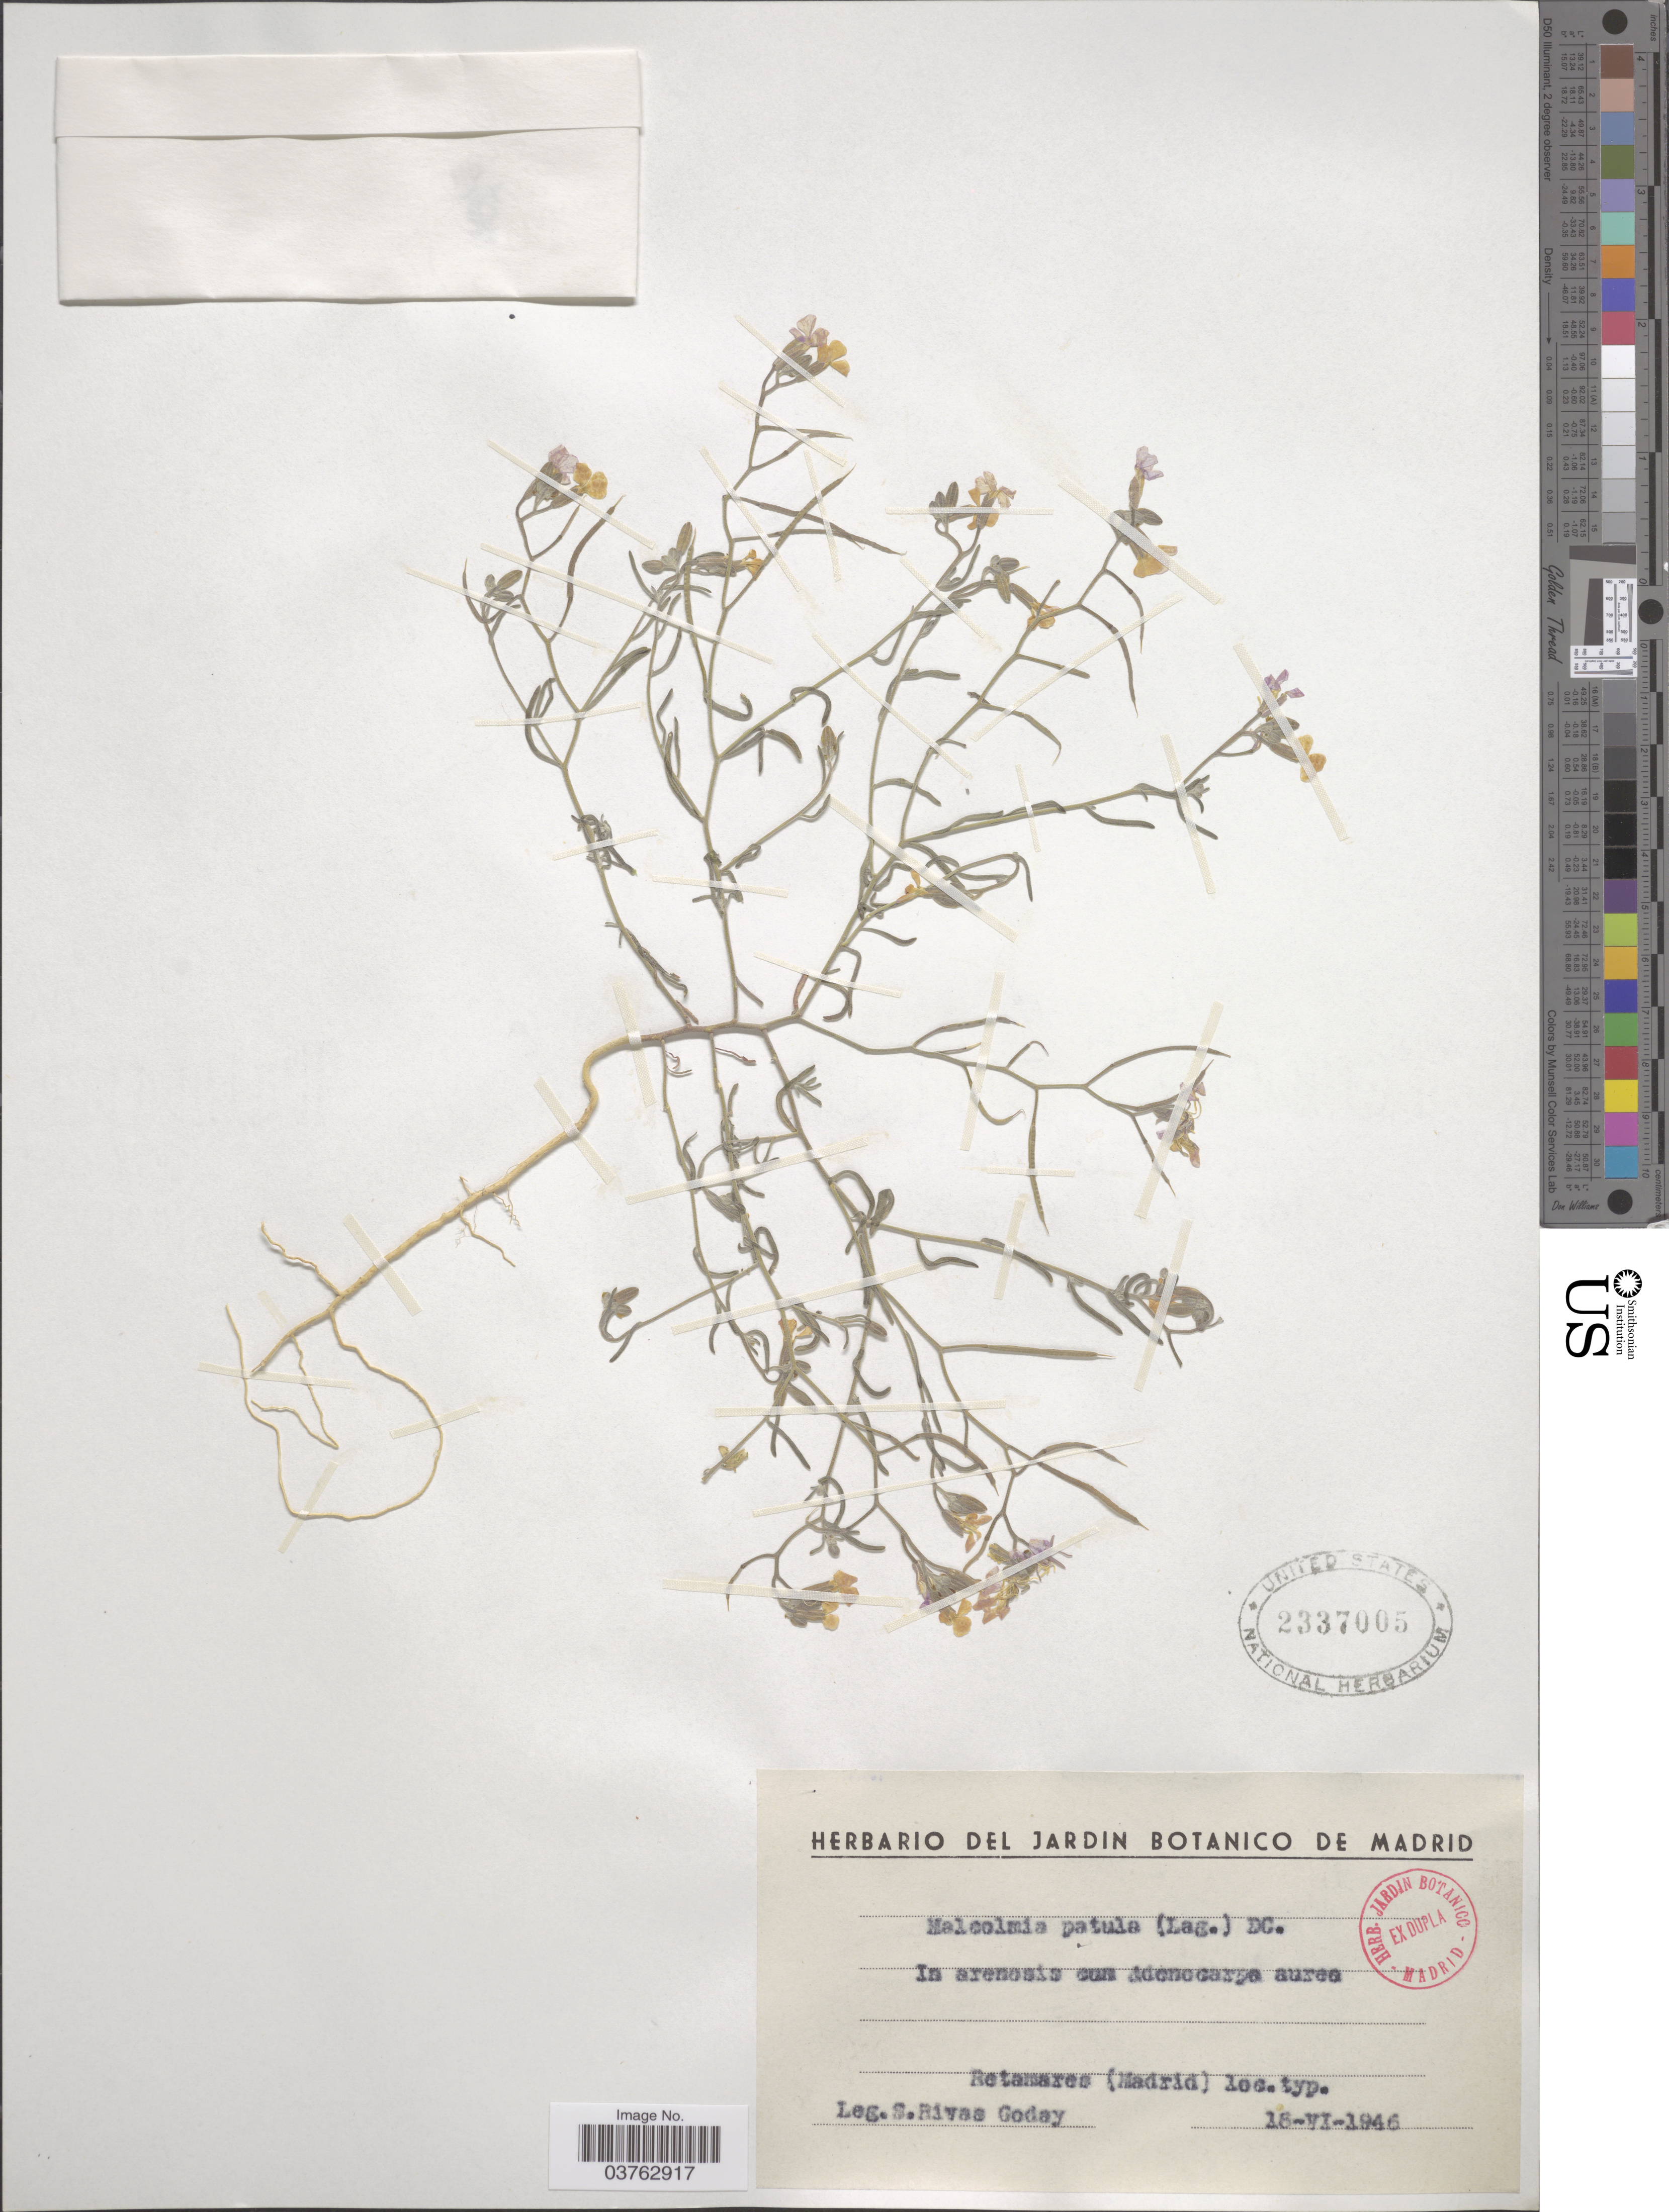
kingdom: Plantae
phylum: Tracheophyta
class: Magnoliopsida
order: Brassicales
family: Brassicaceae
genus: Malcolmia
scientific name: Malcolmia patula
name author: DC.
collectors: S. Goday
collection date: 1946-06-16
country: Spain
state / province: Madrid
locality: Retamares.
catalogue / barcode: US 2337005